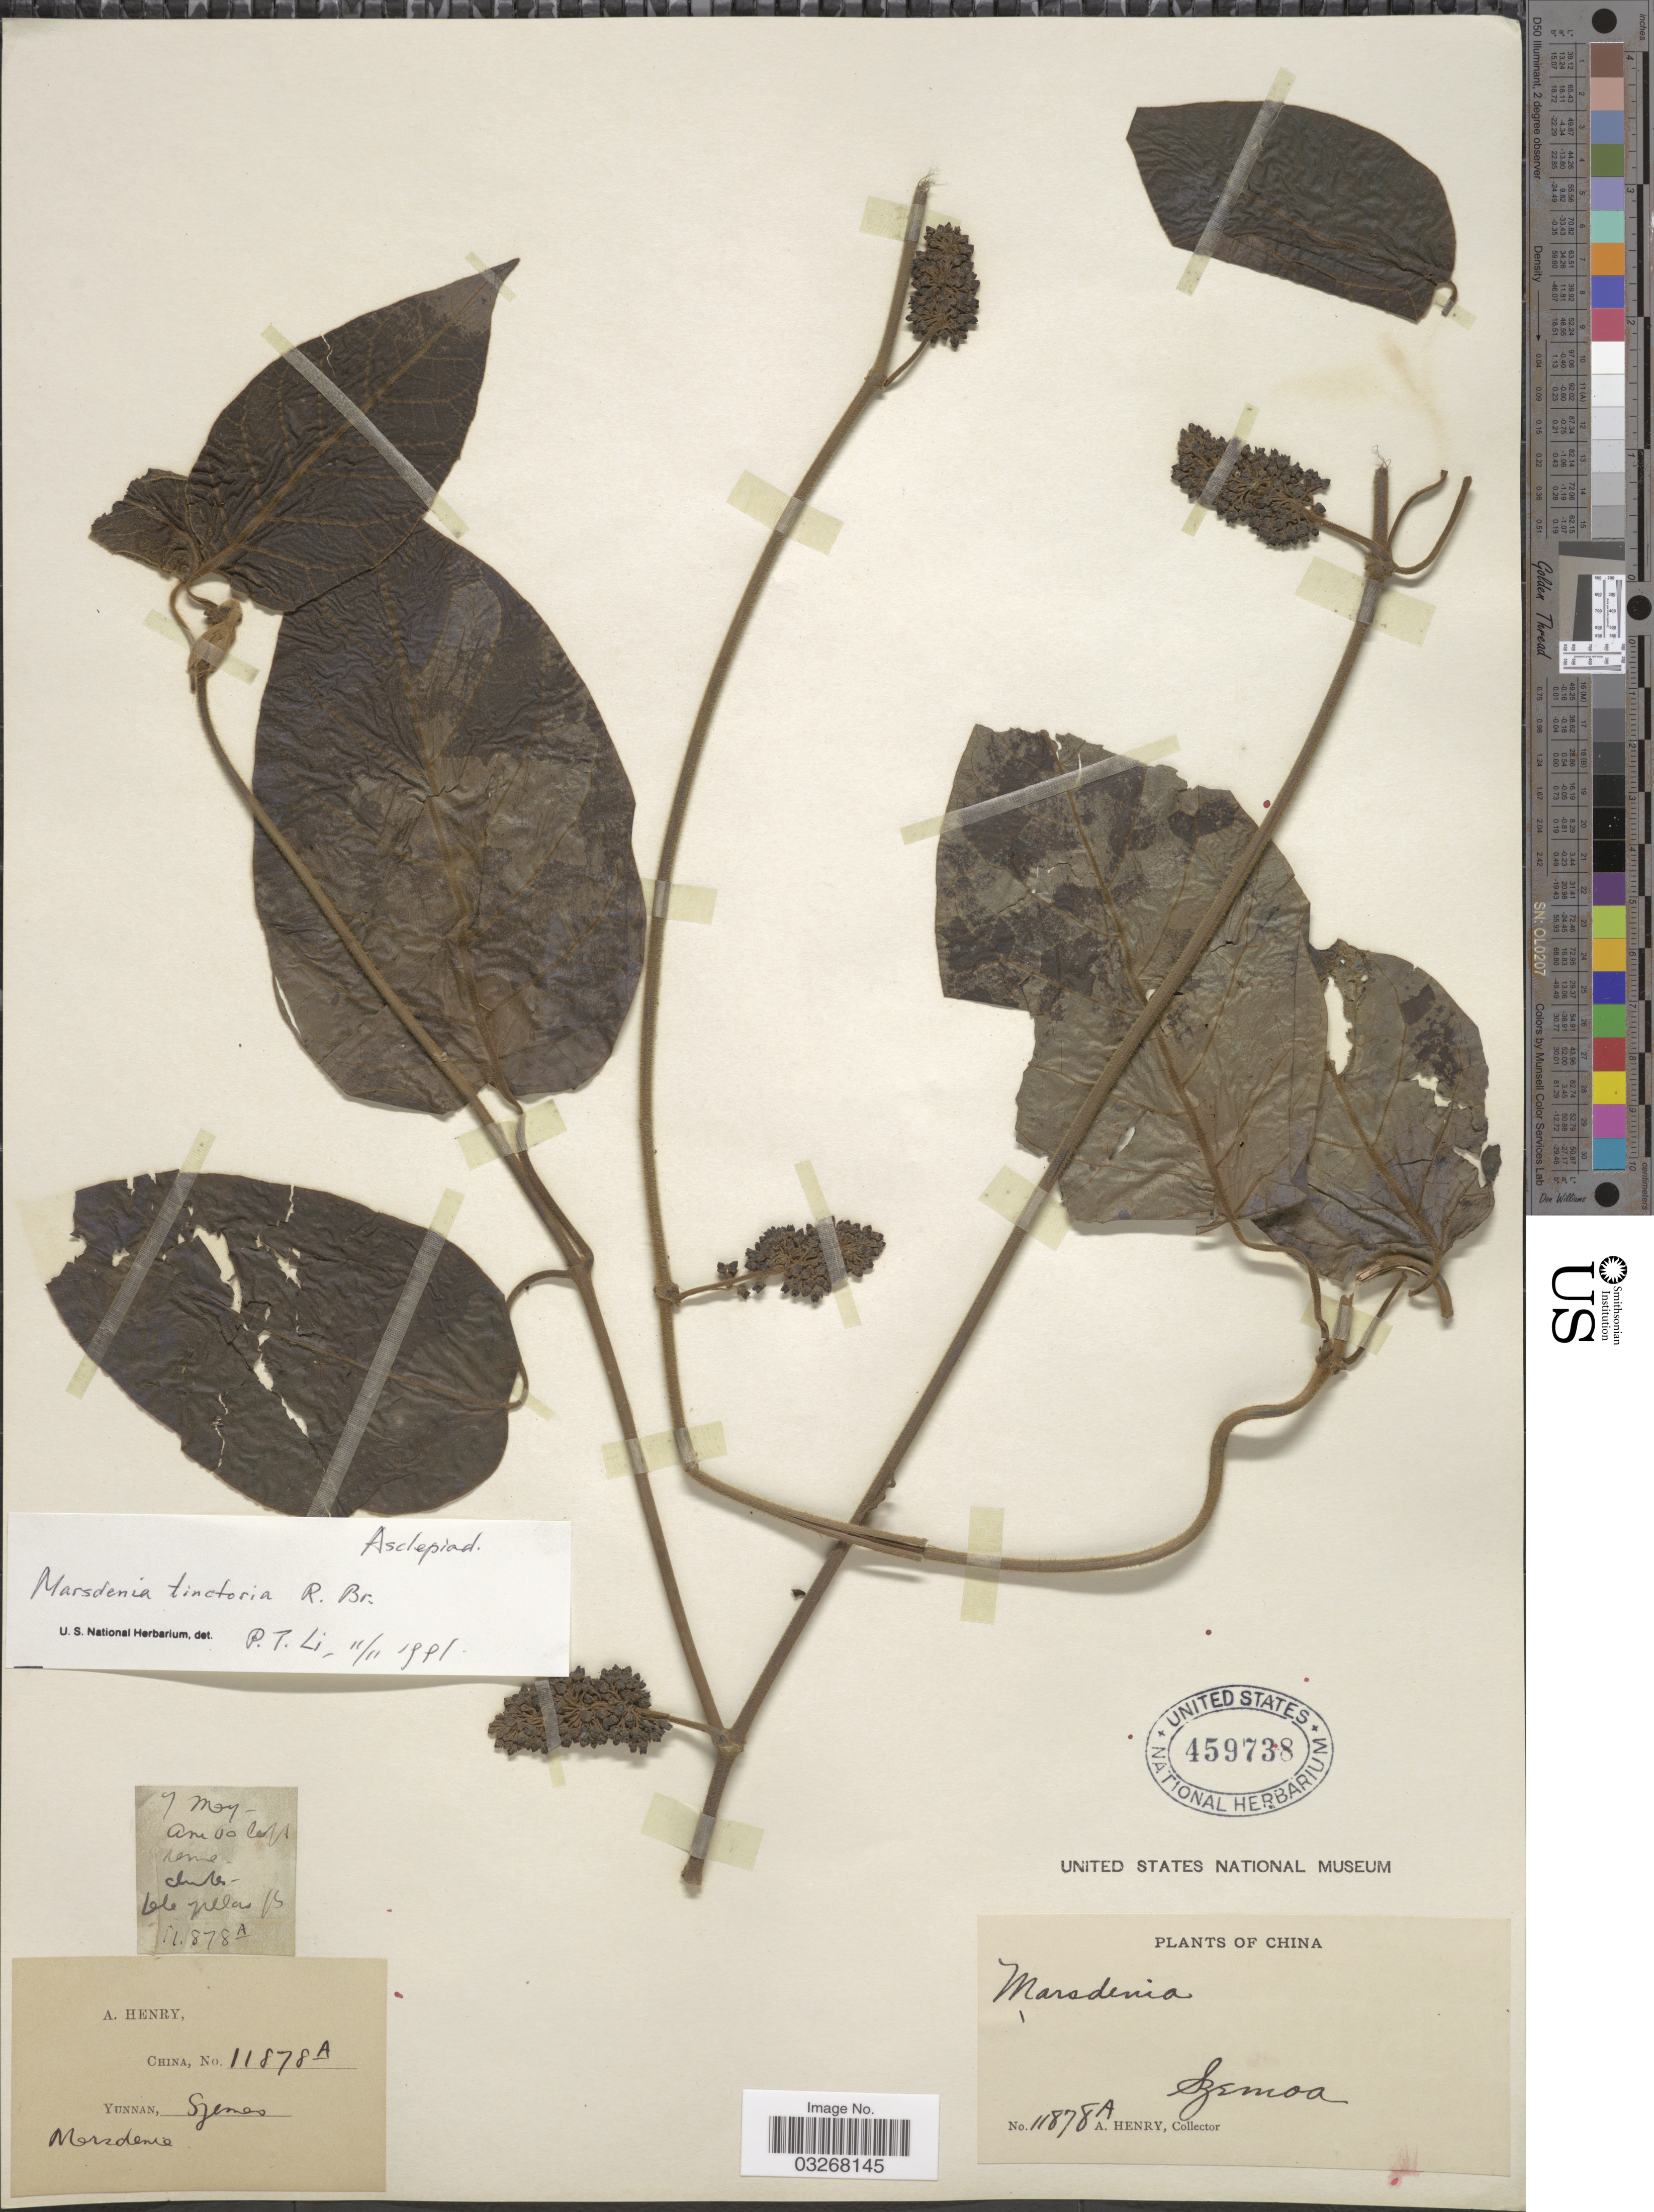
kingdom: Plantae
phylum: Tracheophyta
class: Magnoliopsida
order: Gentianales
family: Apocynaceae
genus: Marsdenia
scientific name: Marsdenia tinctoria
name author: (Roxb.) R. Br.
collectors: A. Henry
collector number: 11878 A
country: China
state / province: Yunnan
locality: Yunnan, Szemoa.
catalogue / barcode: US 459738